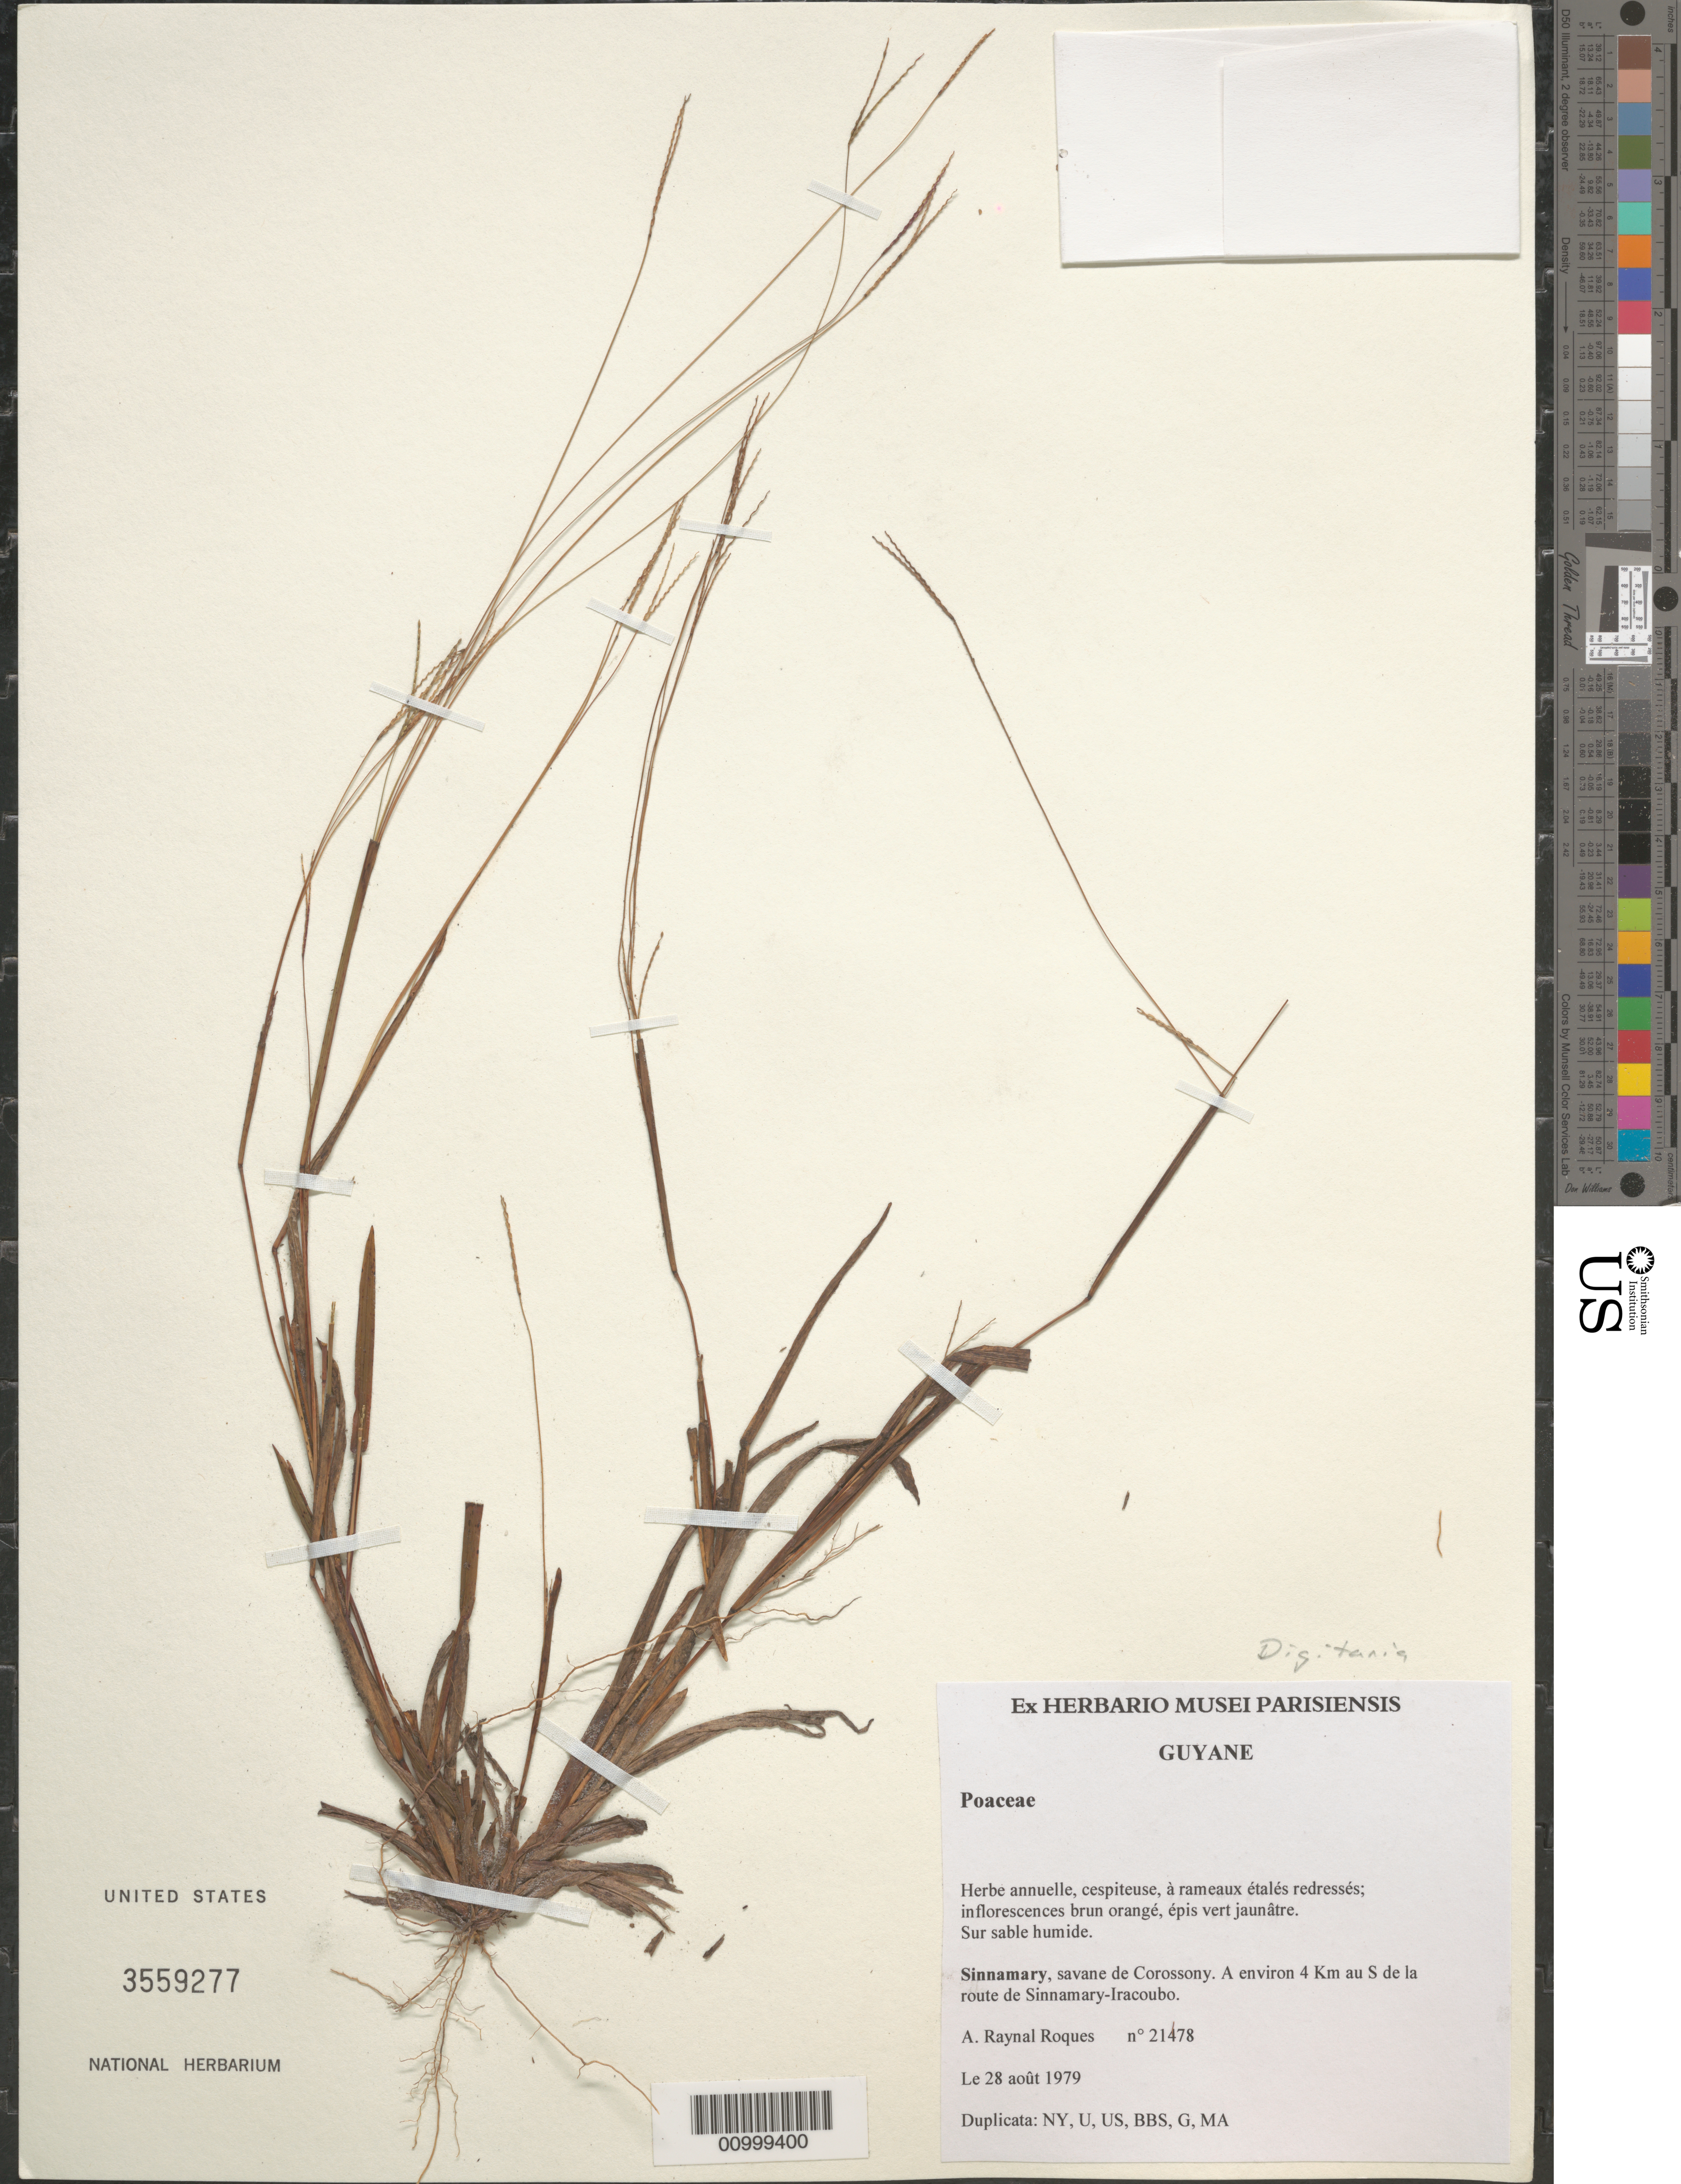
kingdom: Plantae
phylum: Tracheophyta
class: Liliopsida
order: Poales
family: Poaceae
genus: Digitaria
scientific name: Digitaria sp.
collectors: A. M. Raynal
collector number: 21478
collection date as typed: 28-Aug-79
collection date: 1979-08-28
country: French Guiana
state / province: Cayenne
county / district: Sinnamary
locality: Savane de Corossony. A environ 4 km au S de la route de Sinnamary-Iracoubo.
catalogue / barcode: US 3559277